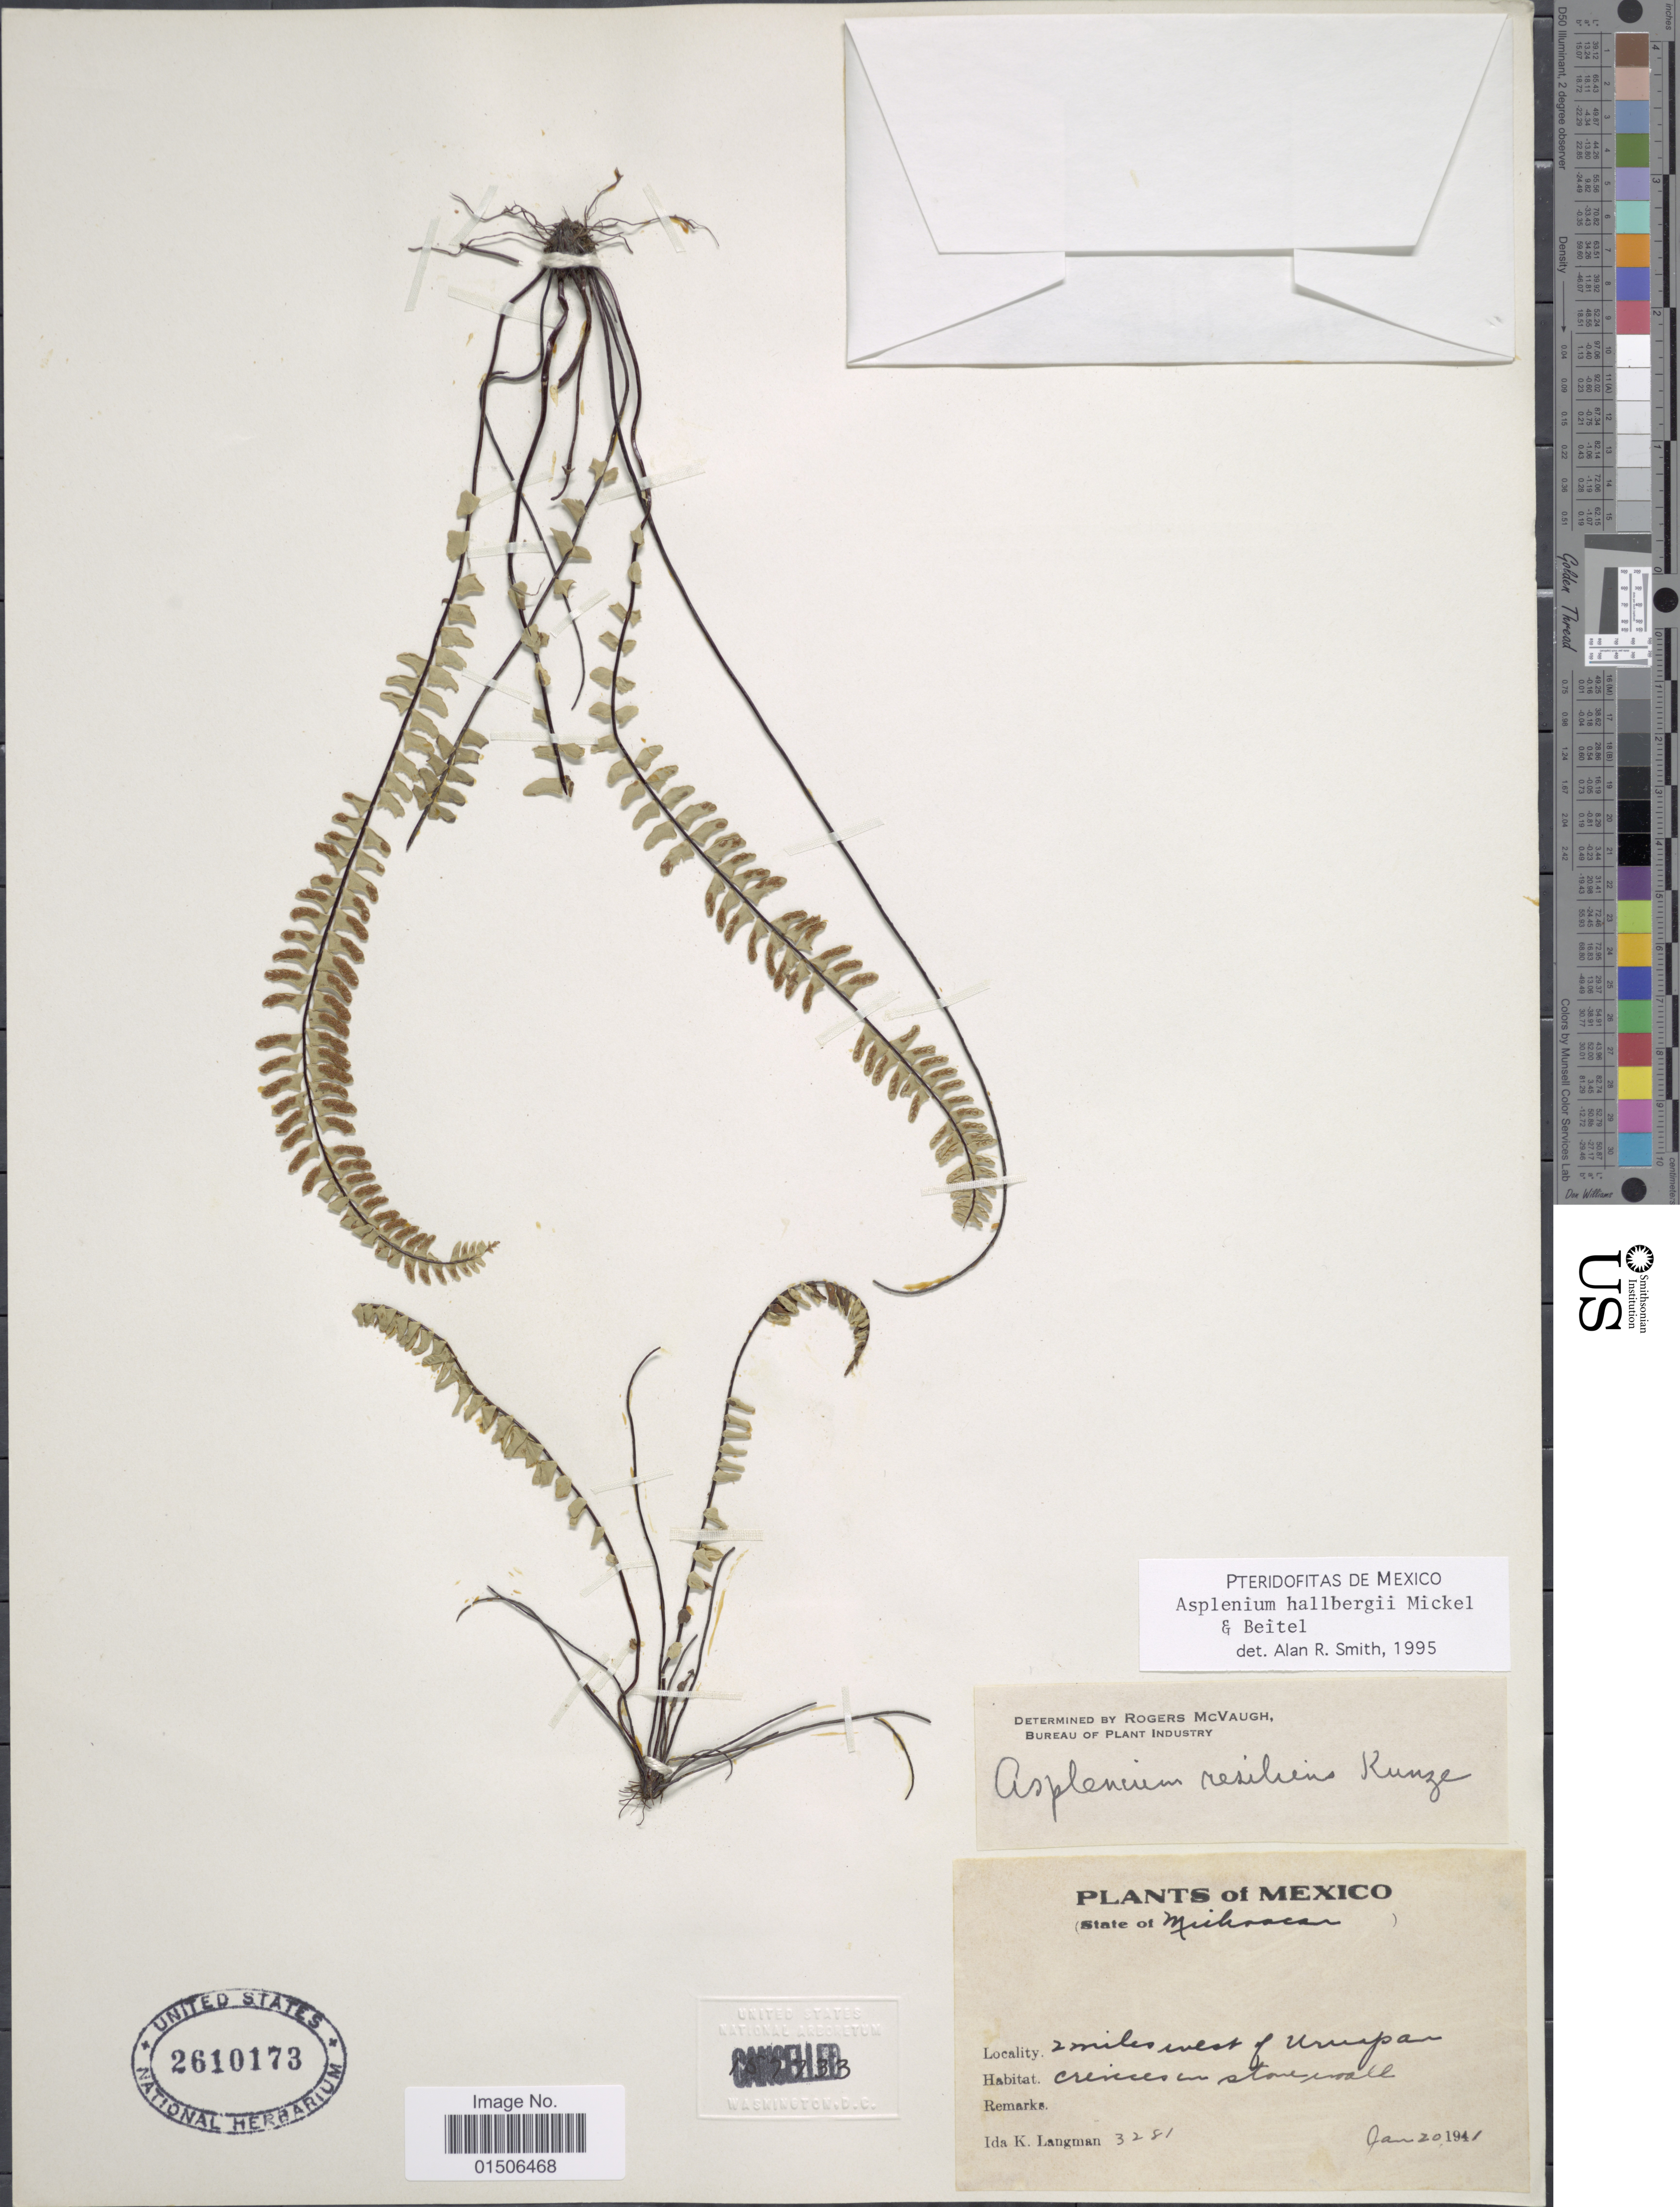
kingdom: Plantae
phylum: Tracheophyta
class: Polypodiopsida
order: Polypodiales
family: Aspleniaceae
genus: Asplenium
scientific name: Asplenium hallbergii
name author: Mickel & Beitel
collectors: I. K. Langman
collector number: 3281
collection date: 1941-01-20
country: Mexico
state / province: Michoacán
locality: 2 miles west of Uruapan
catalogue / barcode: US 2610173